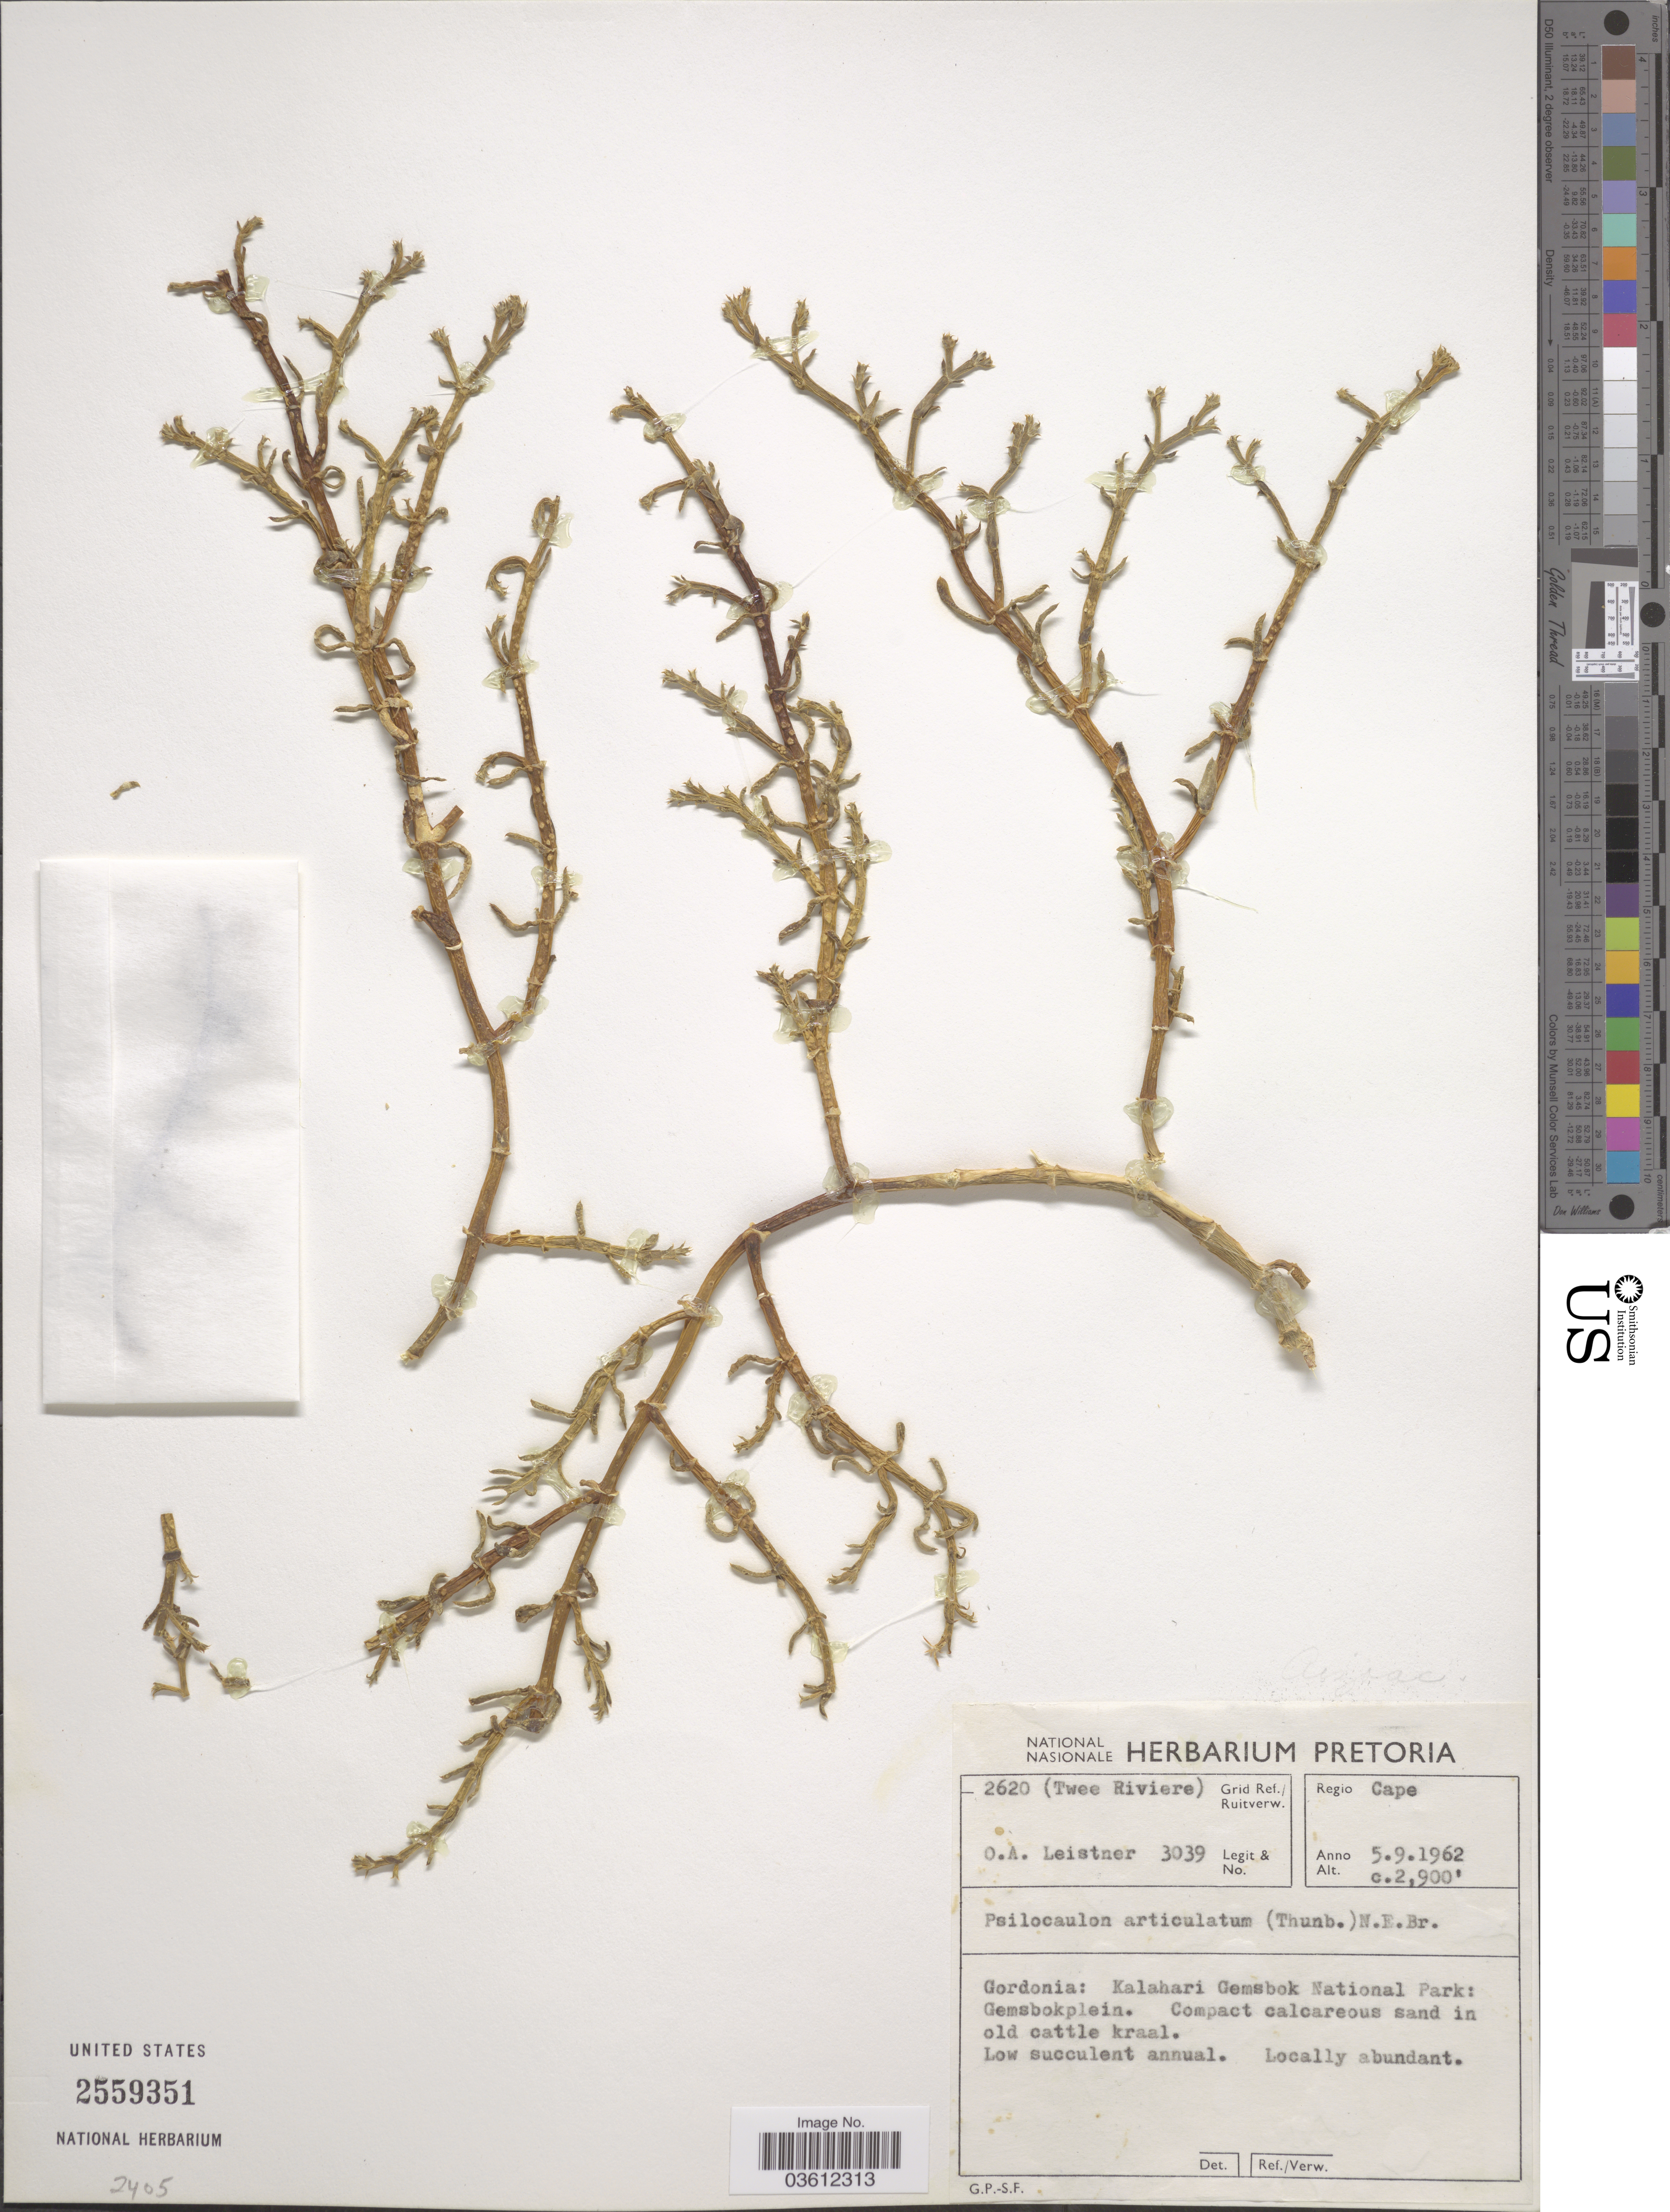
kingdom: Plantae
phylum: Tracheophyta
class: Magnoliopsida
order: Caryophyllales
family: Aizoaceae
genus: Mesembryanthemum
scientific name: Mesembryanthemum articulatum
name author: Thunb.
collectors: O. A. Leistner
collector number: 3039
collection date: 1962-09-05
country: South Africa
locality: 2620 (Twee Riviere) Grid ref./ Ruitverw. Regio Cape. Gordonia: Kalahari Gemsbok National Park: Gemsbokplein.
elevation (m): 884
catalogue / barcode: US 2559351